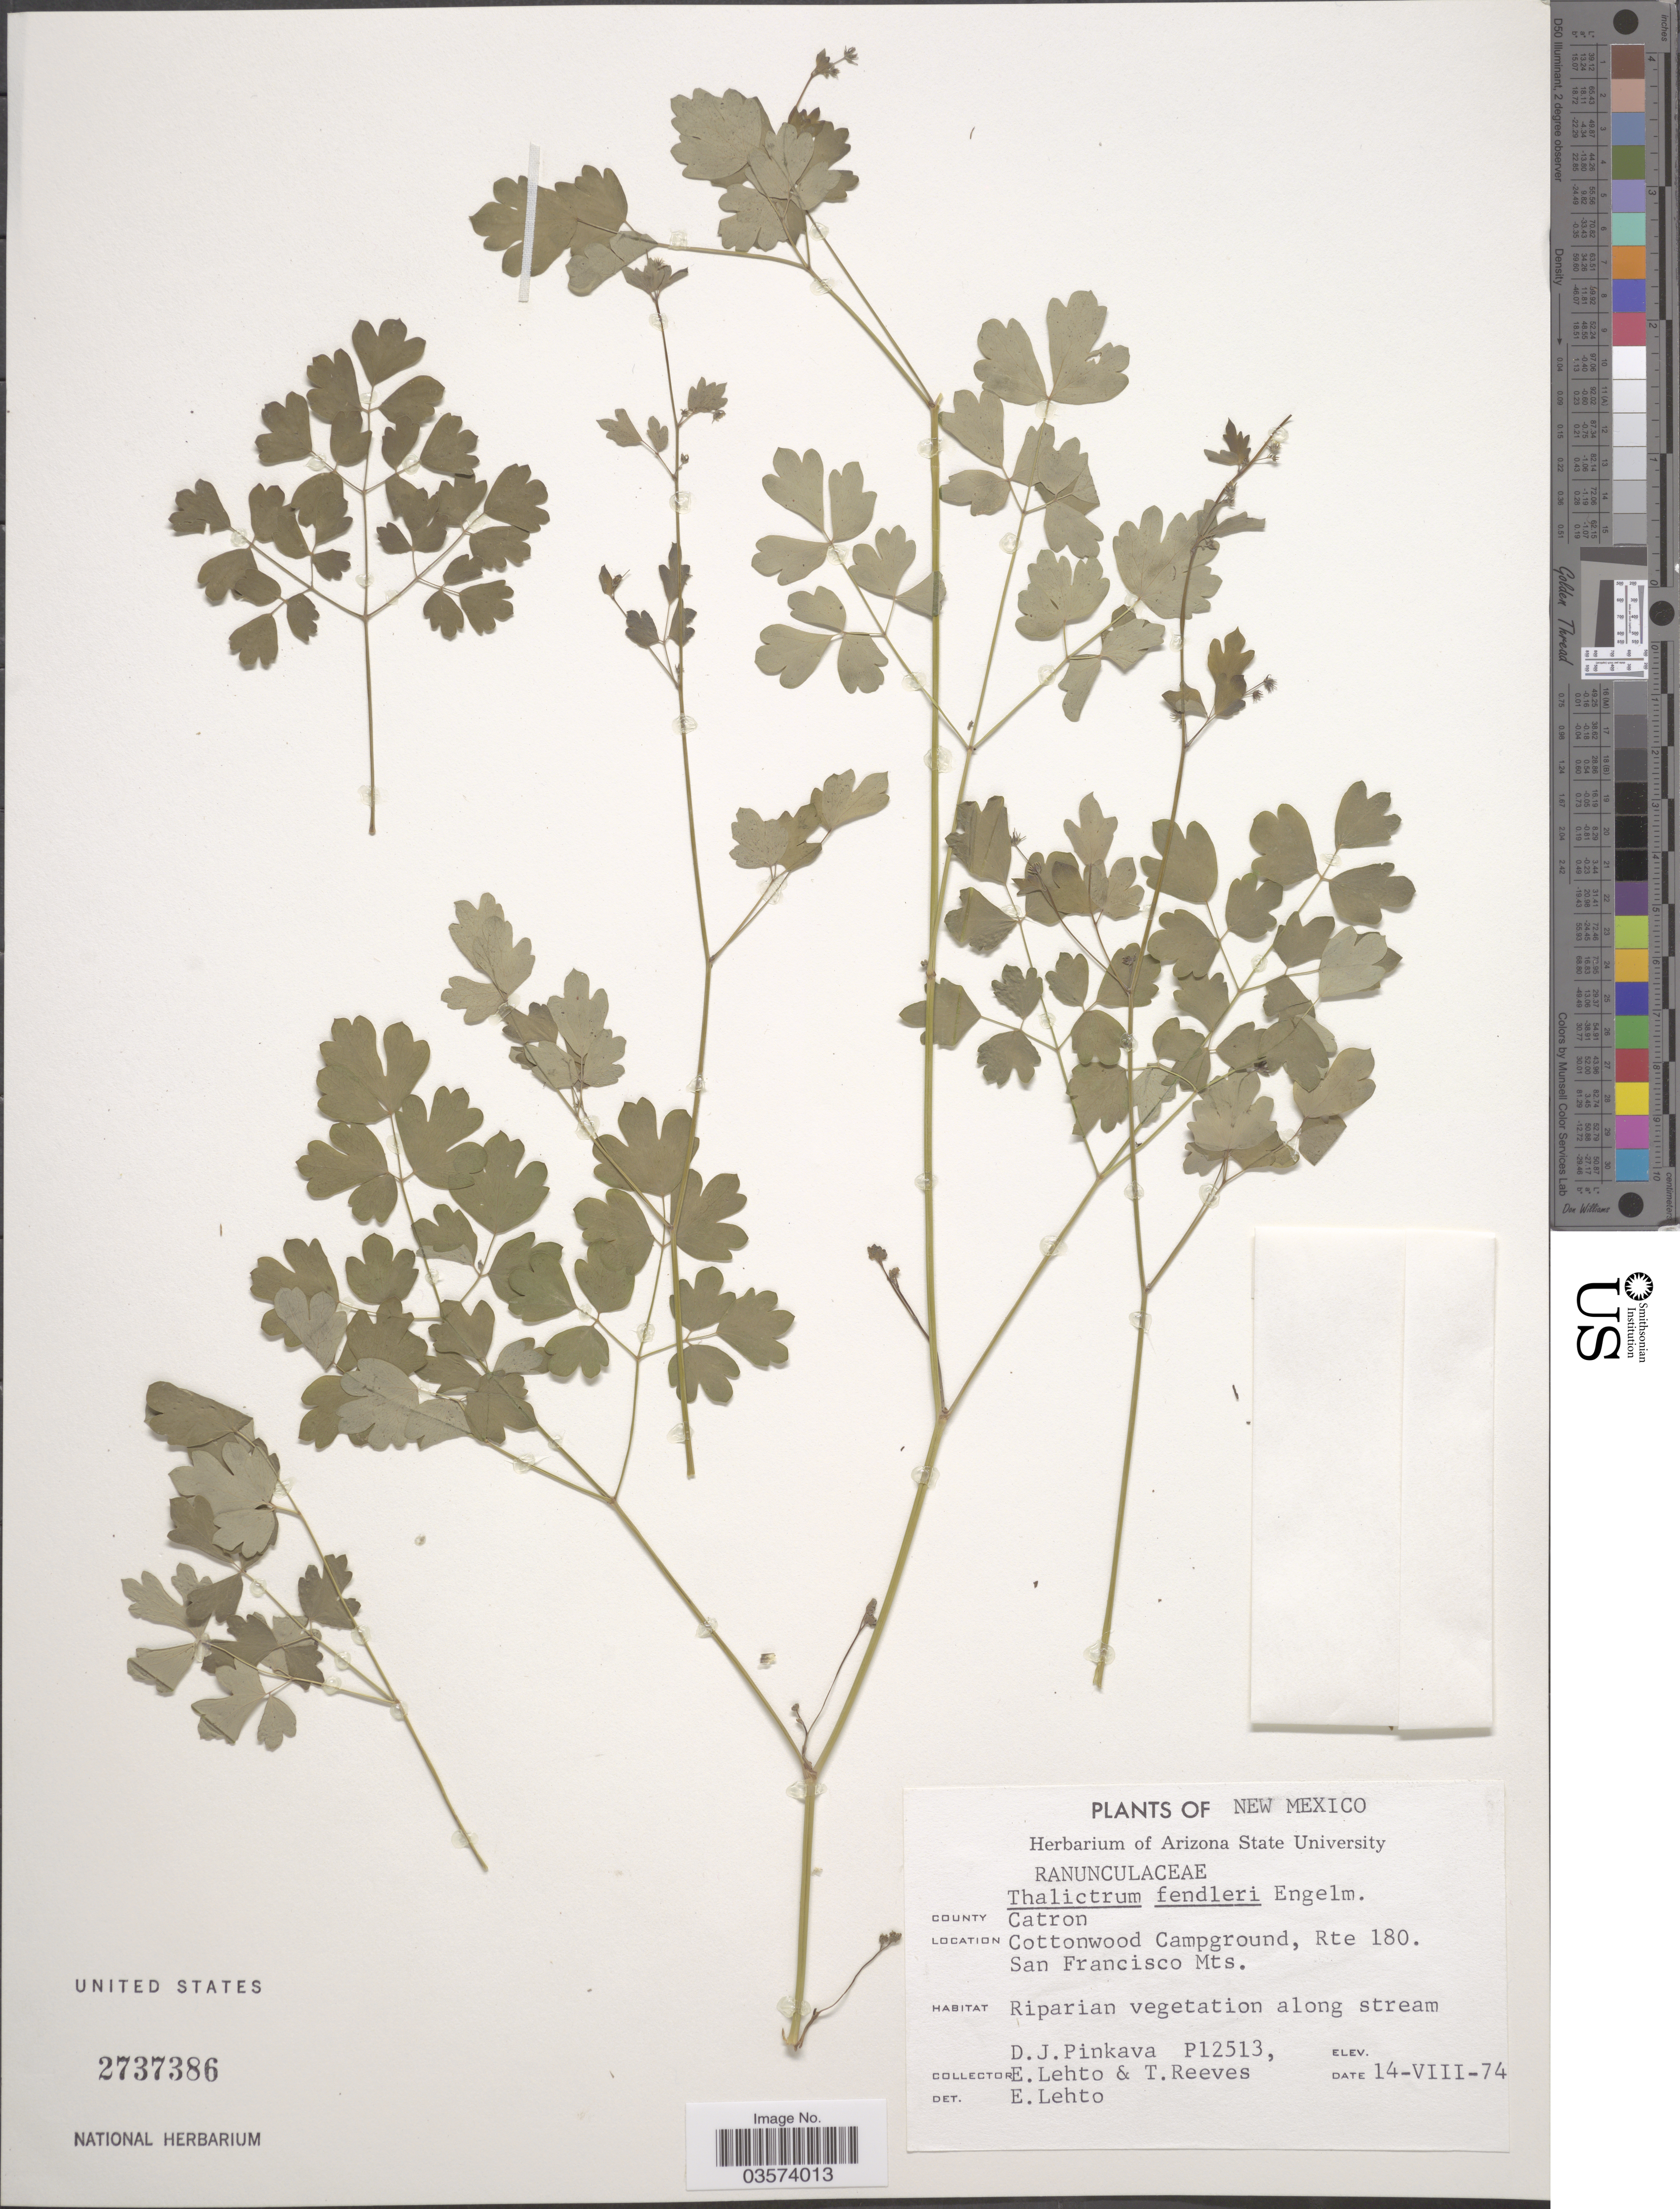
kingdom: Plantae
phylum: Tracheophyta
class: Magnoliopsida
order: Ranunculales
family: Ranunculaceae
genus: Thalictrum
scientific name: Thalictrum fendleri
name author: Engelm. ex A. Gray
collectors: D. J. Pinkava, E. Lehto & T. Reeves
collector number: P12513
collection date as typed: Transcribed d/m/y: 14/8/74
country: United States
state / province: New Mexico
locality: County Catron. Cottonwood Campground, Rte 180. San Francisco Mts.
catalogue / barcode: US 2737386